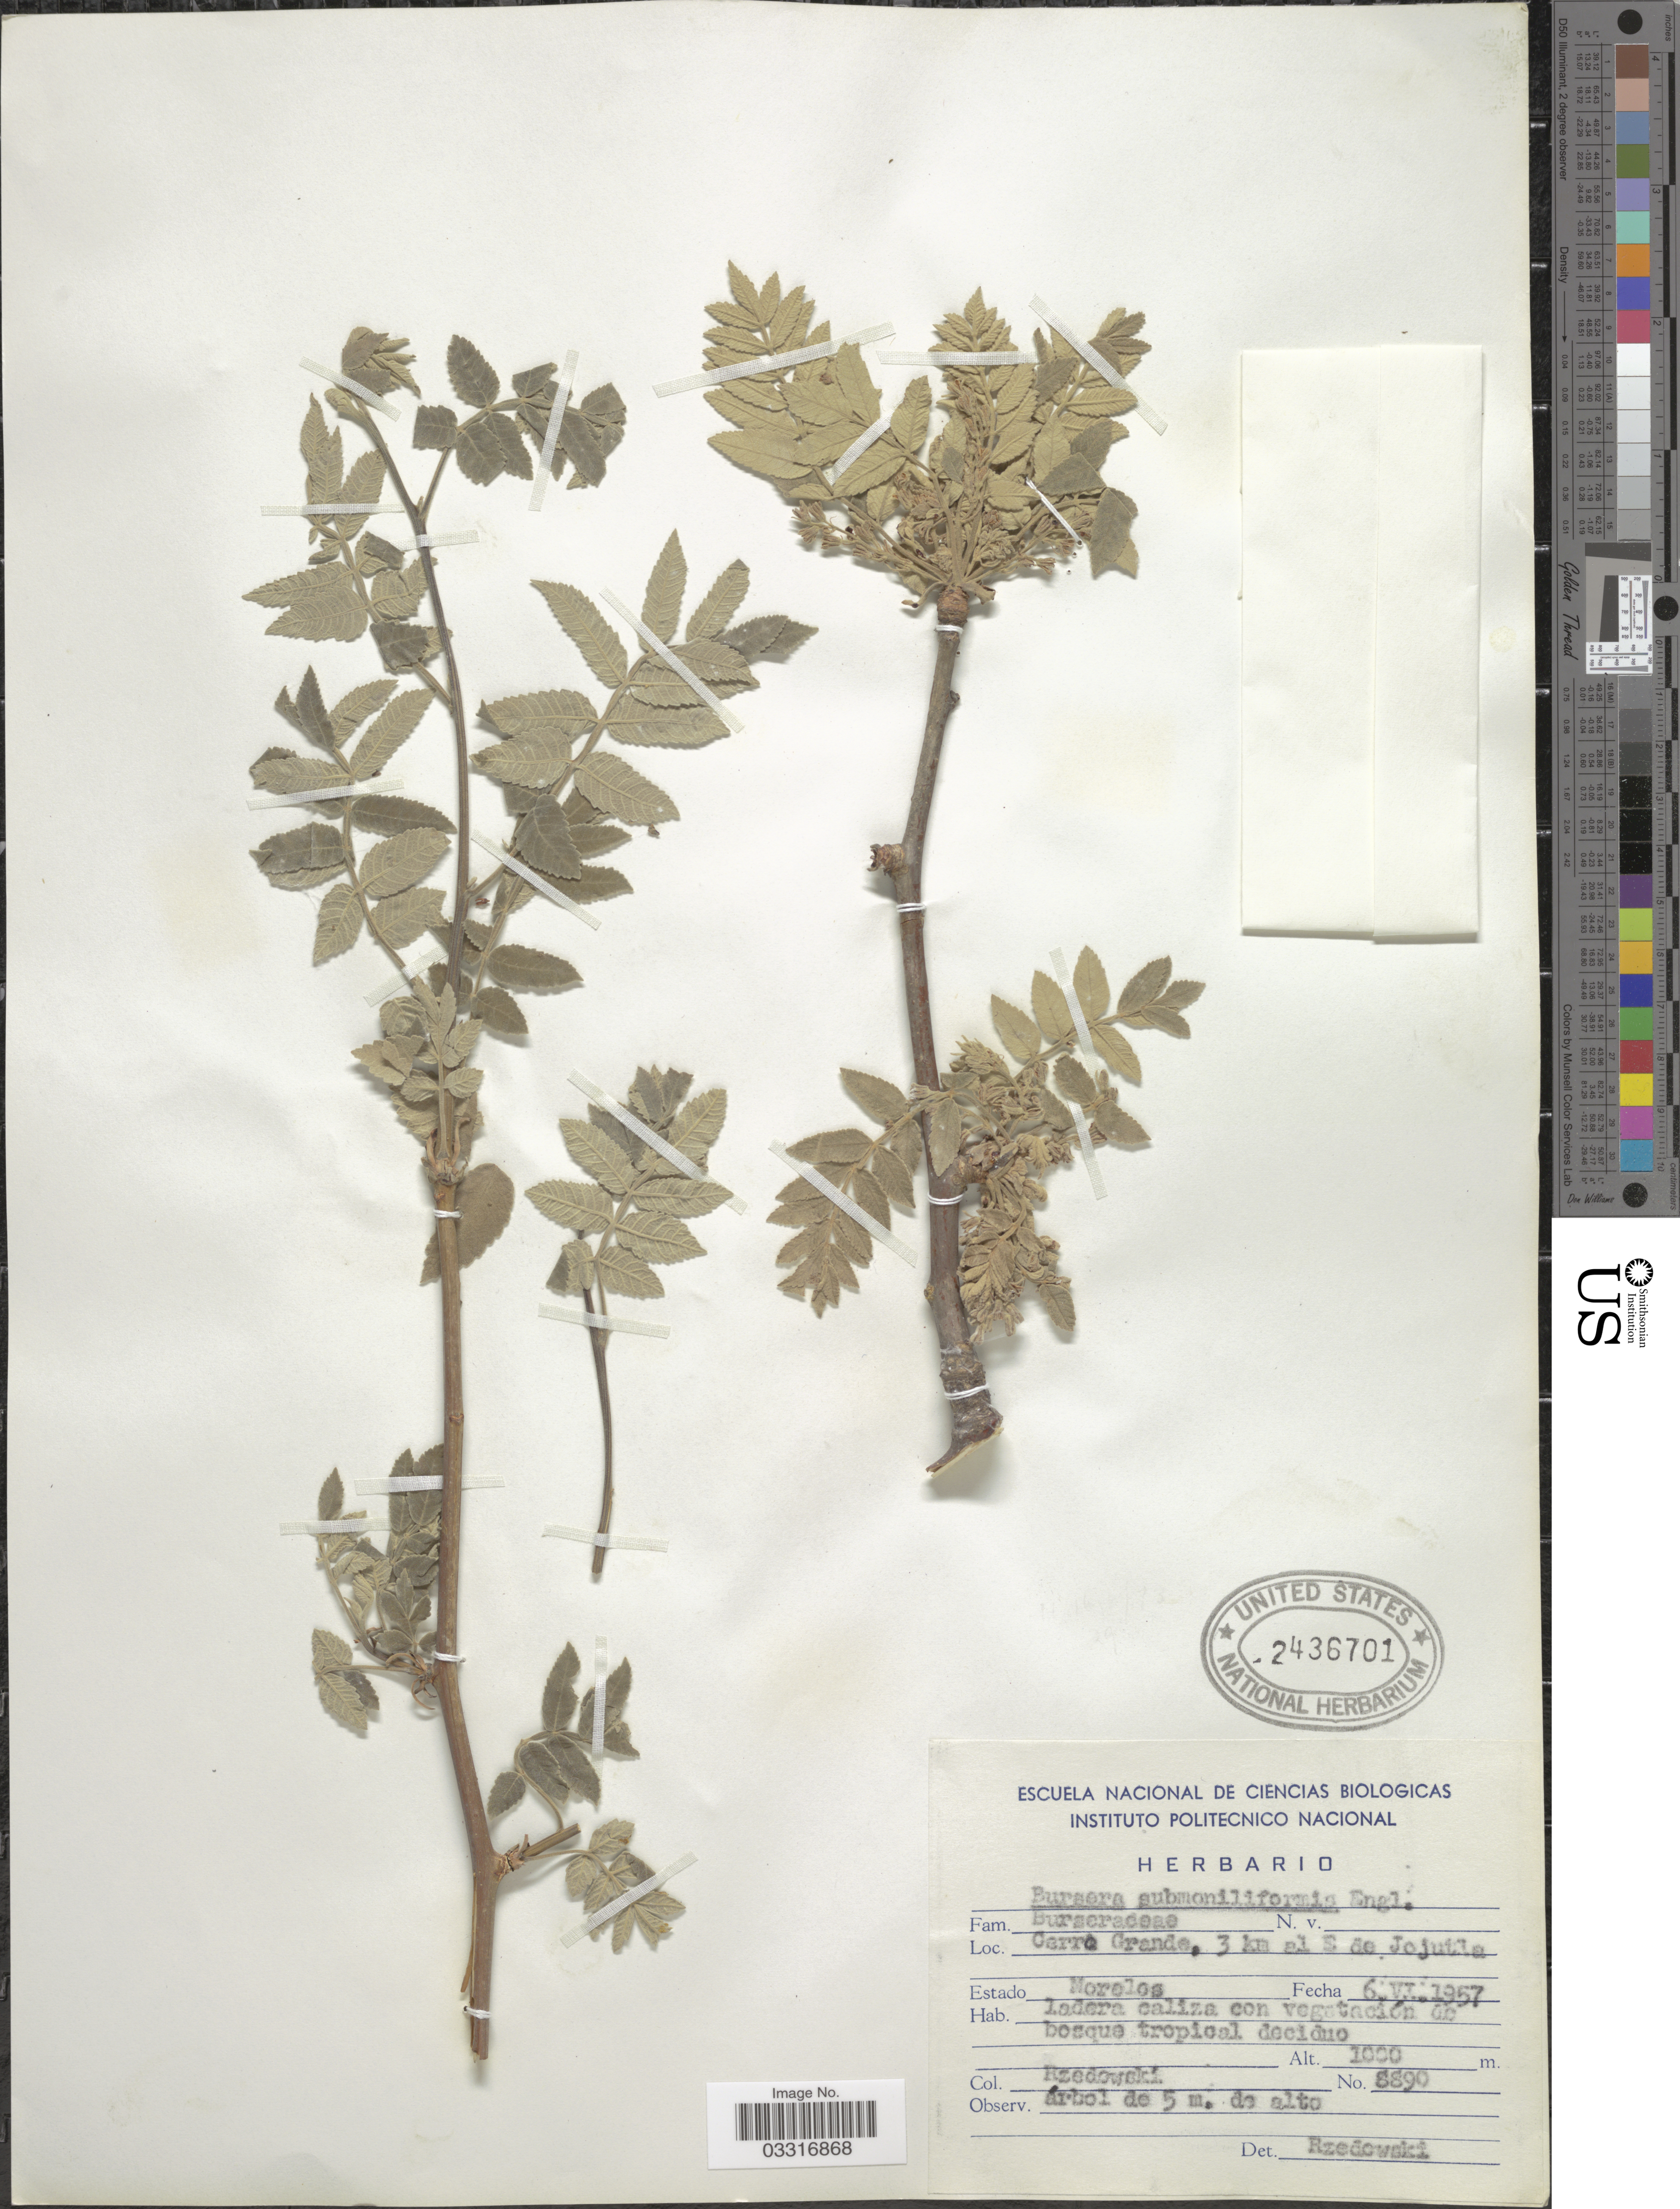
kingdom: Plantae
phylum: Tracheophyta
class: Magnoliopsida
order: Sapindales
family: Burseraceae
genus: Bursera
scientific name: Bursera submoniliformis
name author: Engl. in A. DC.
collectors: Rzedowski, --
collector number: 8890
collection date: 1957-06-06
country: Mexico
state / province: Morelos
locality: Cerro Grande, 2 km al E de Jojutla.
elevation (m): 1000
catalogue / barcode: US 2436701